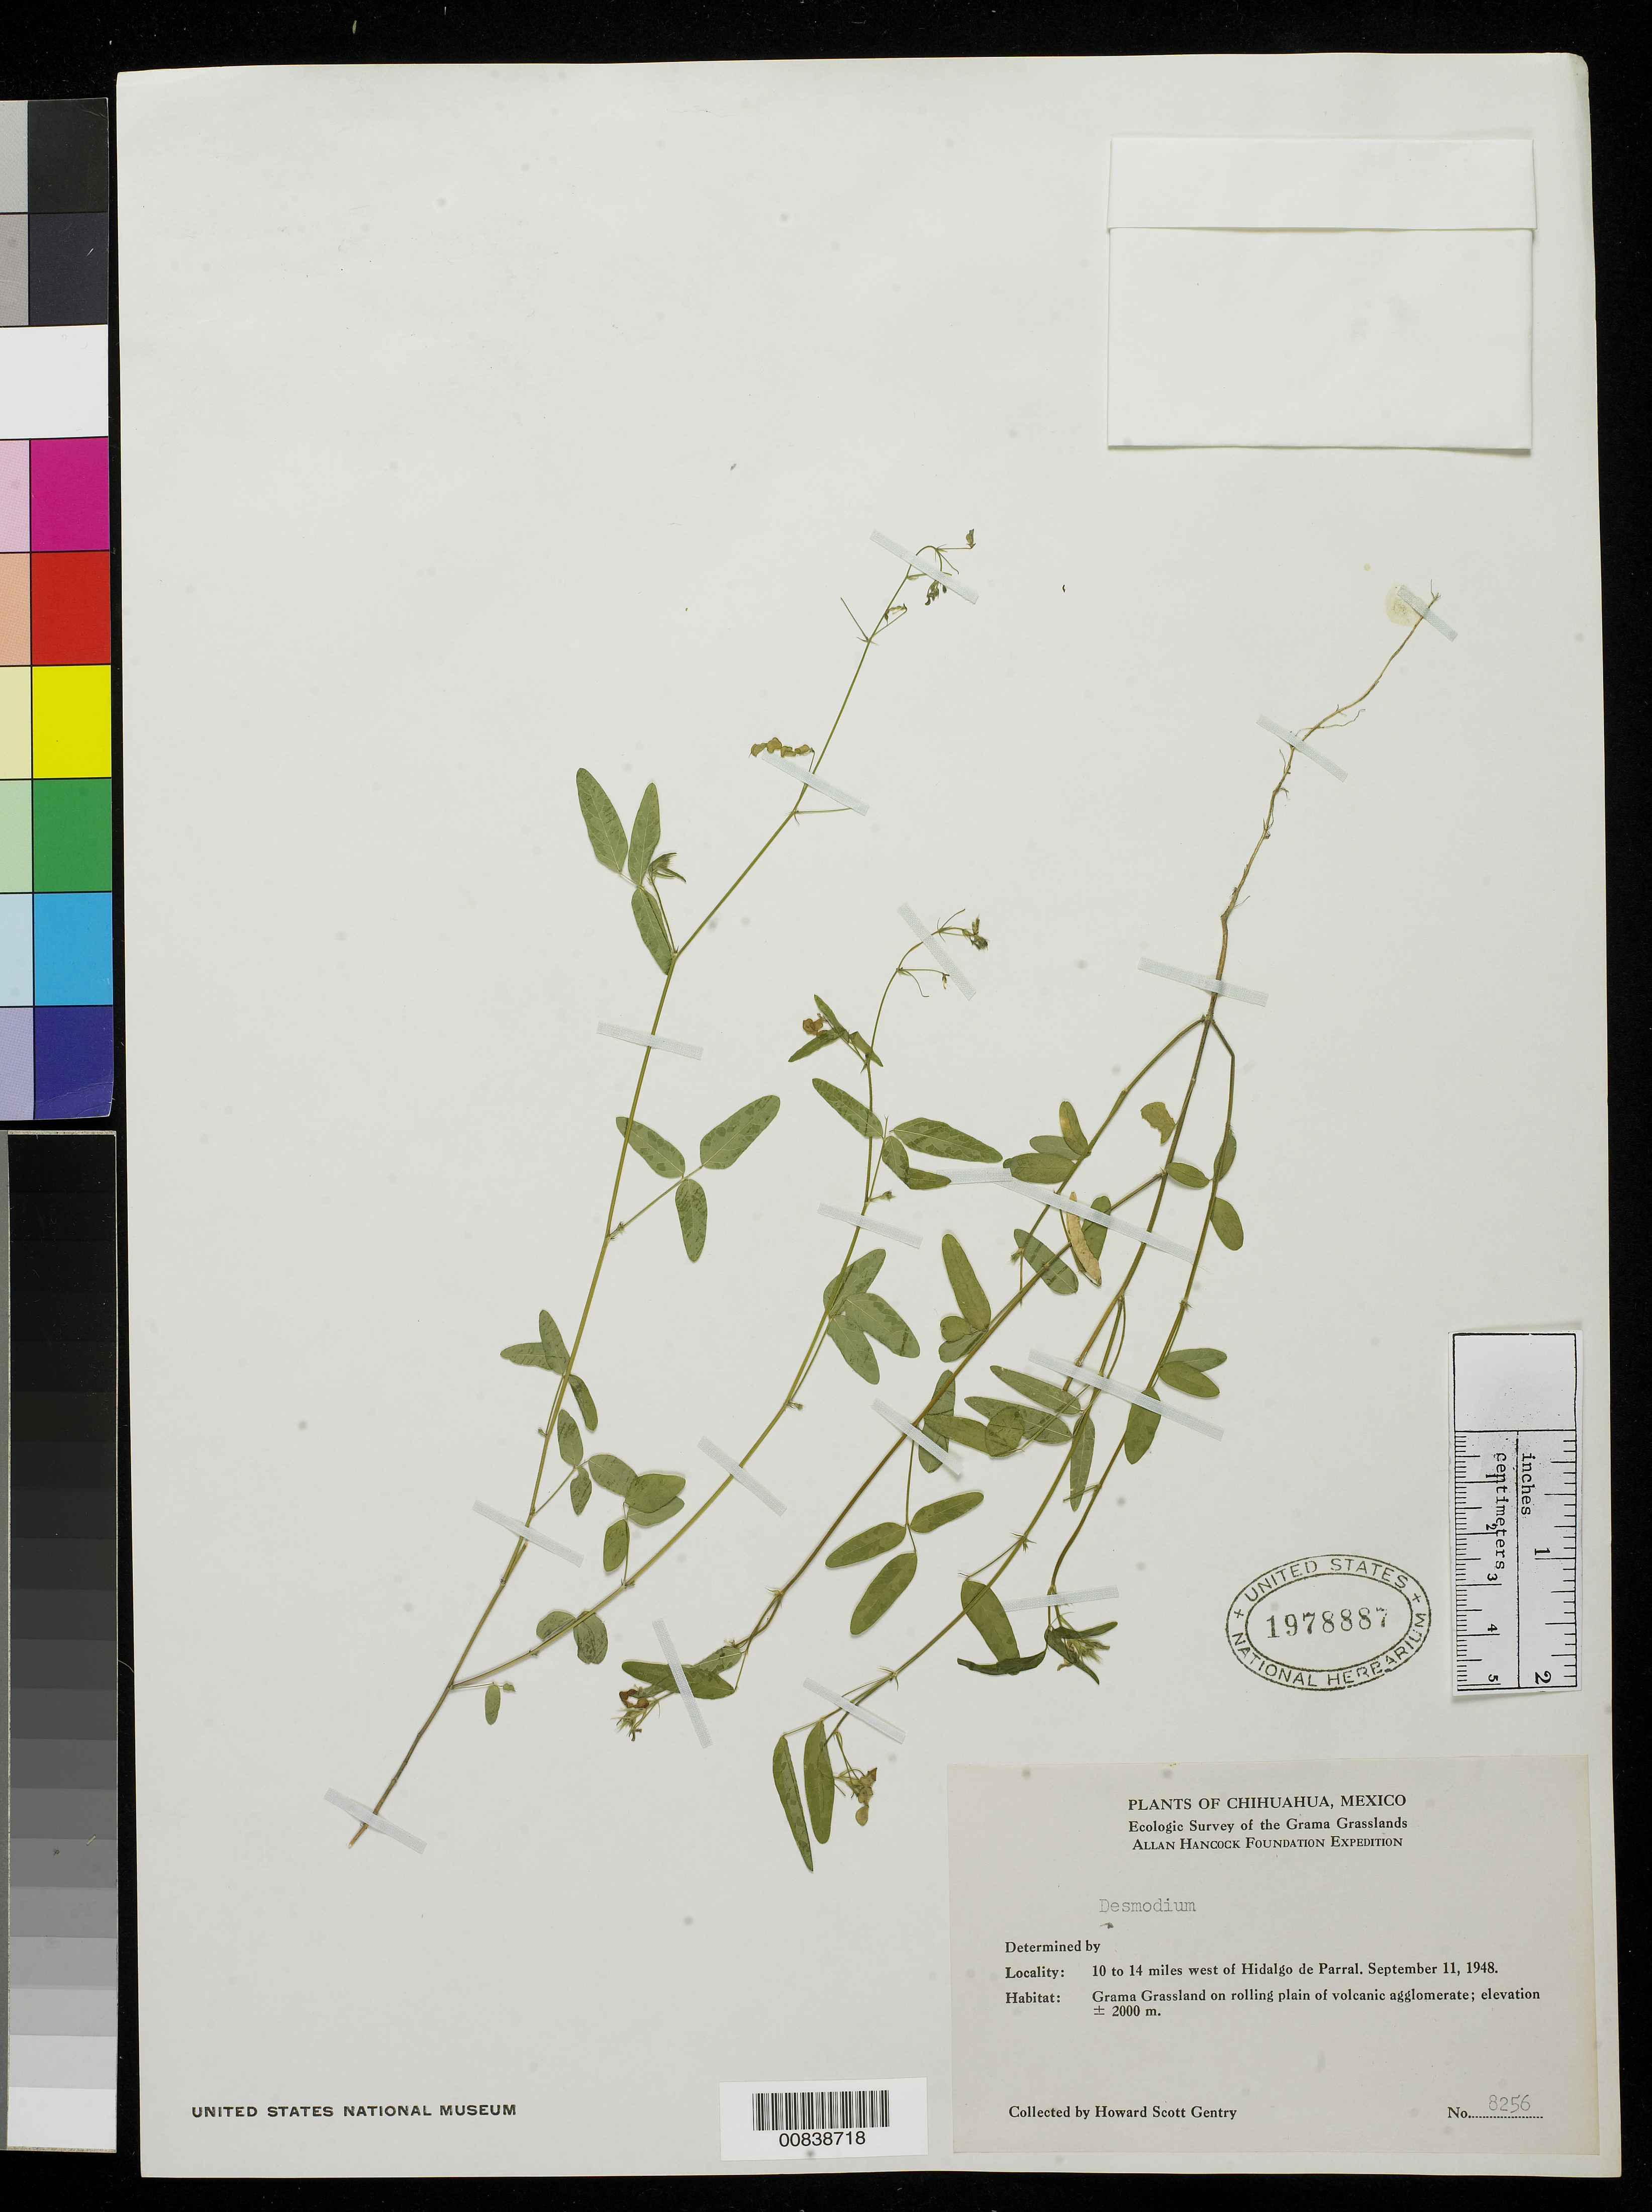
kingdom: Plantae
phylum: Tracheophyta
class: Magnoliopsida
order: Fabales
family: Fabaceae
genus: Desmodium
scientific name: Desmodium sp.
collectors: H. S. Gentry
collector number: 8256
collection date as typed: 11 Sep 1948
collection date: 1948-09-11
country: Mexico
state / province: Chihuahua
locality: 10 to 14 miles west of Hidalgo de Parral.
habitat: Grama Grassland on rolling plain of volcanic agglomerate.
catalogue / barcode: US 1978887